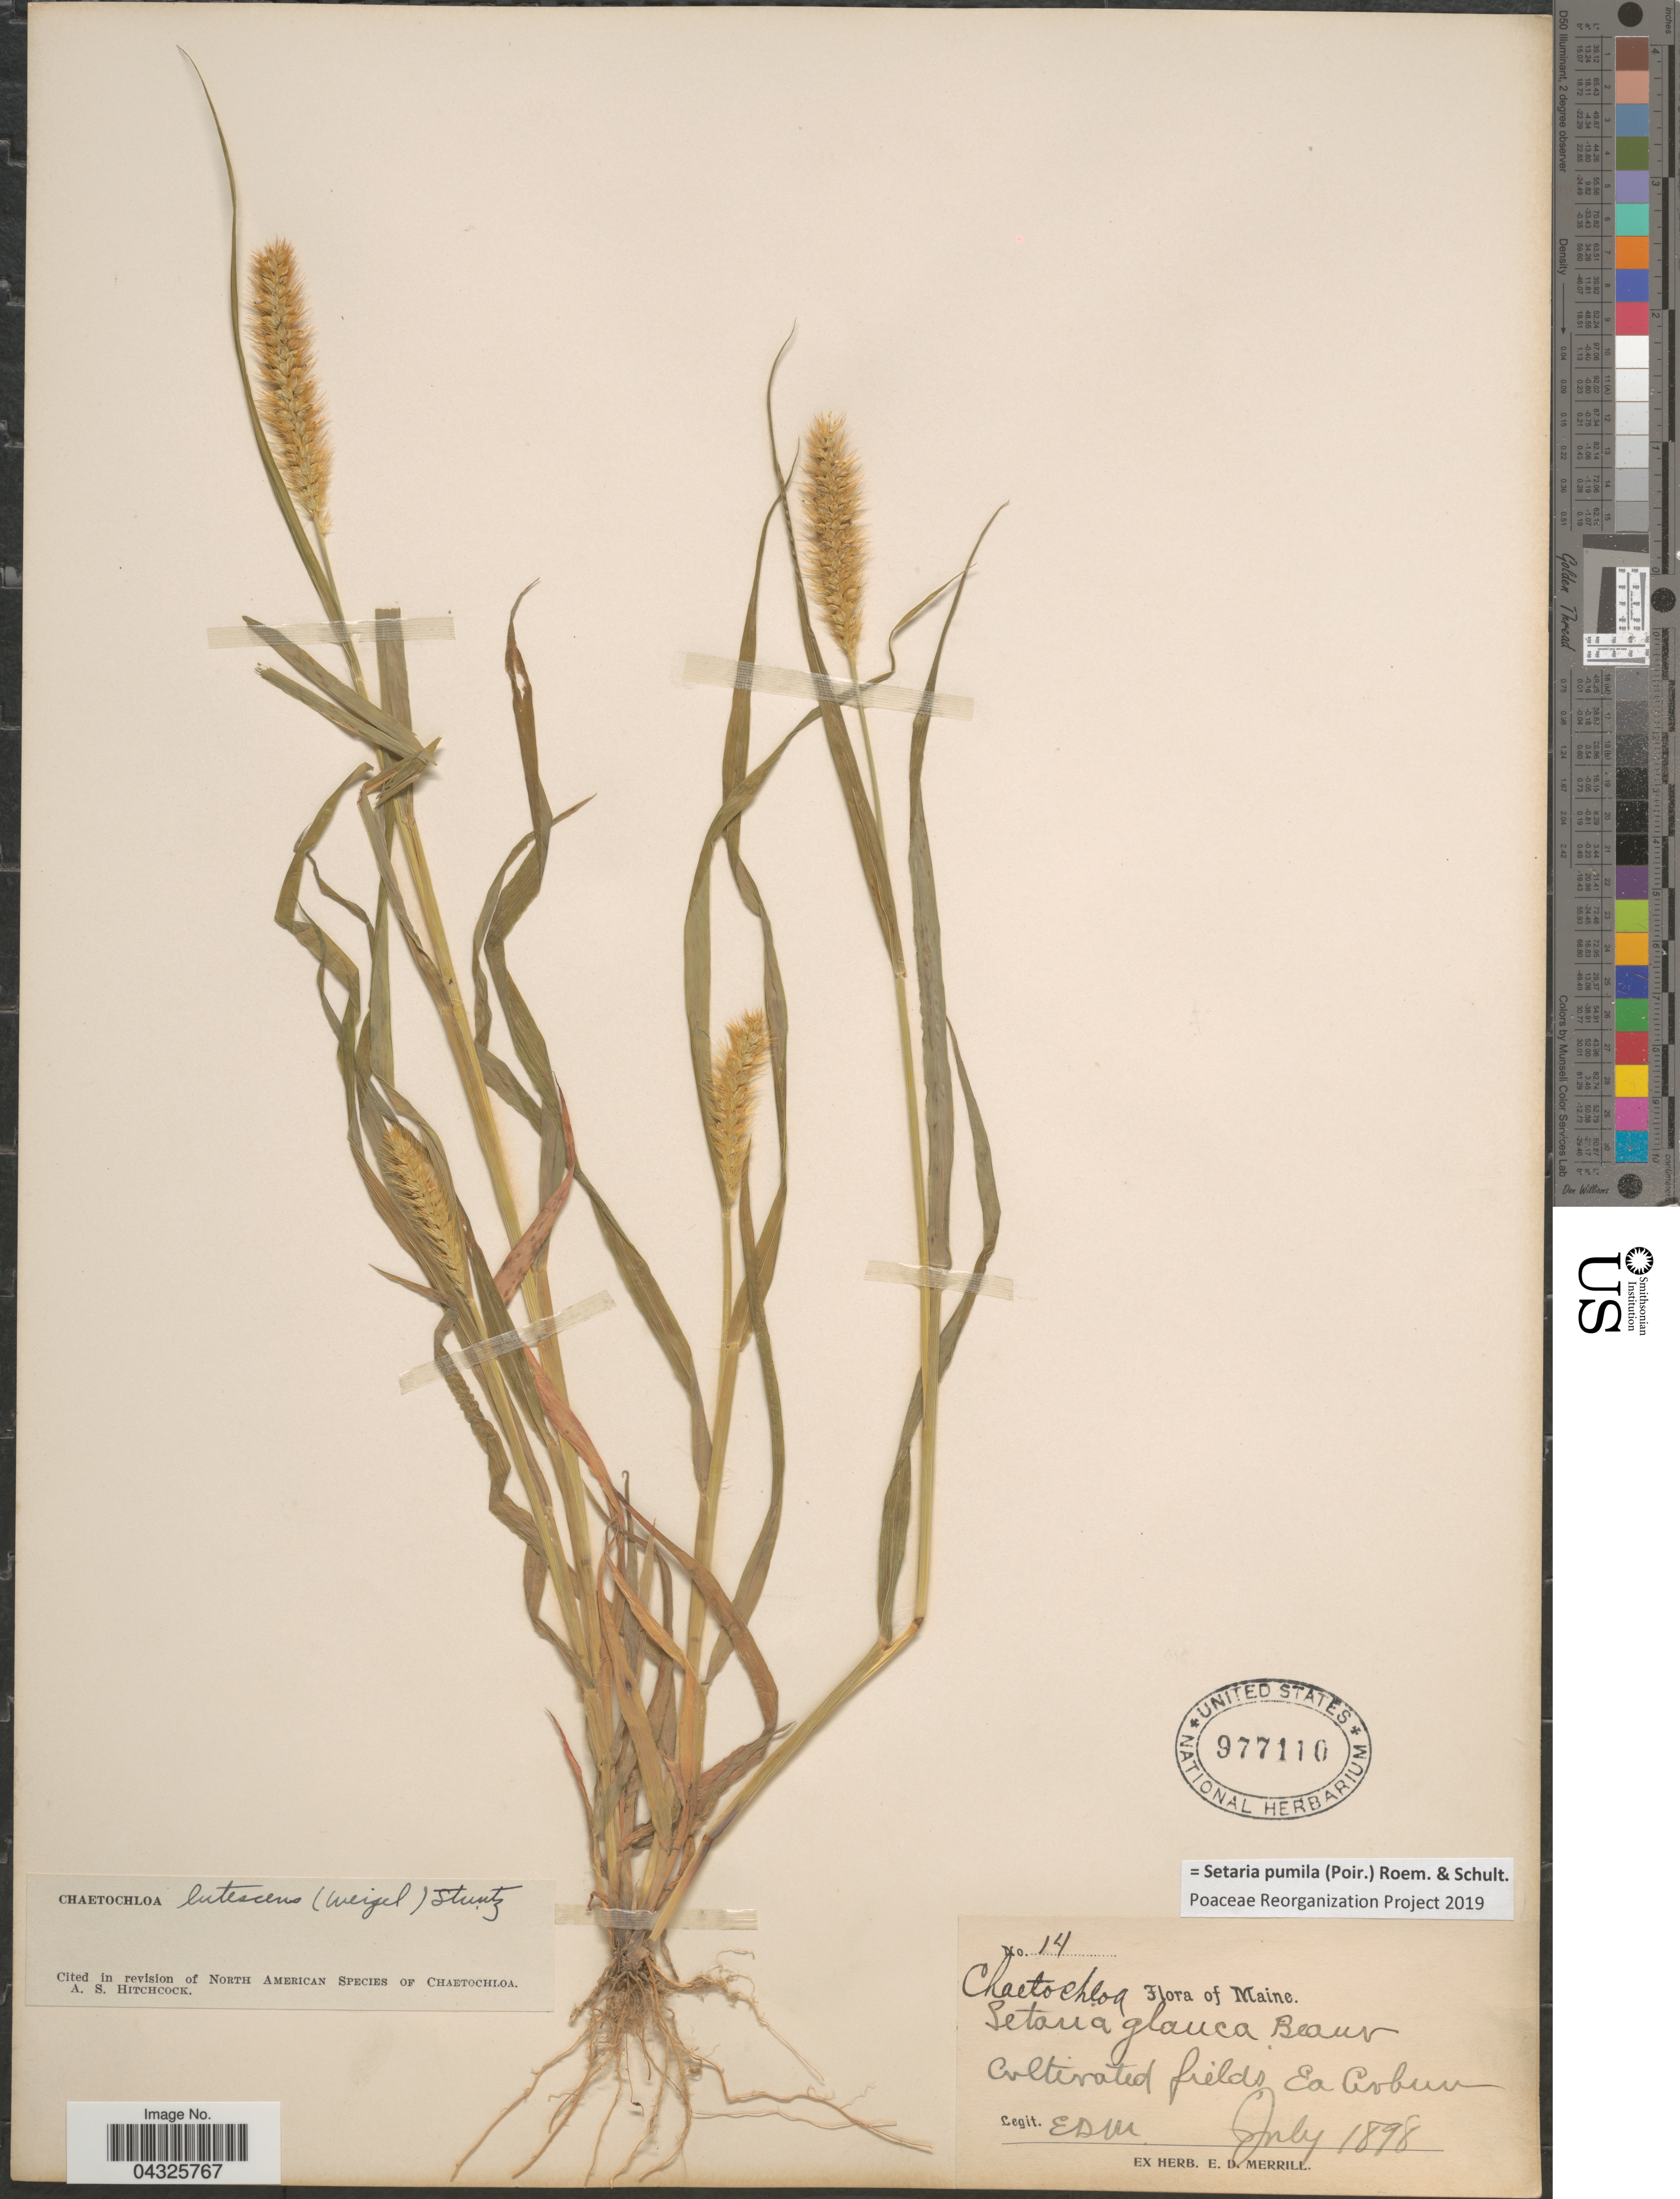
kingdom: Plantae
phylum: Tracheophyta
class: Liliopsida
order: Poales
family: Poaceae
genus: Setaria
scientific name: Setaria pumila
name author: (Poir.) Roem. & Schult.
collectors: E. D. Merrill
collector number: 14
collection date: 1898-07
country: United States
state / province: Maine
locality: Ea Arbun.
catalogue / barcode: US 977110